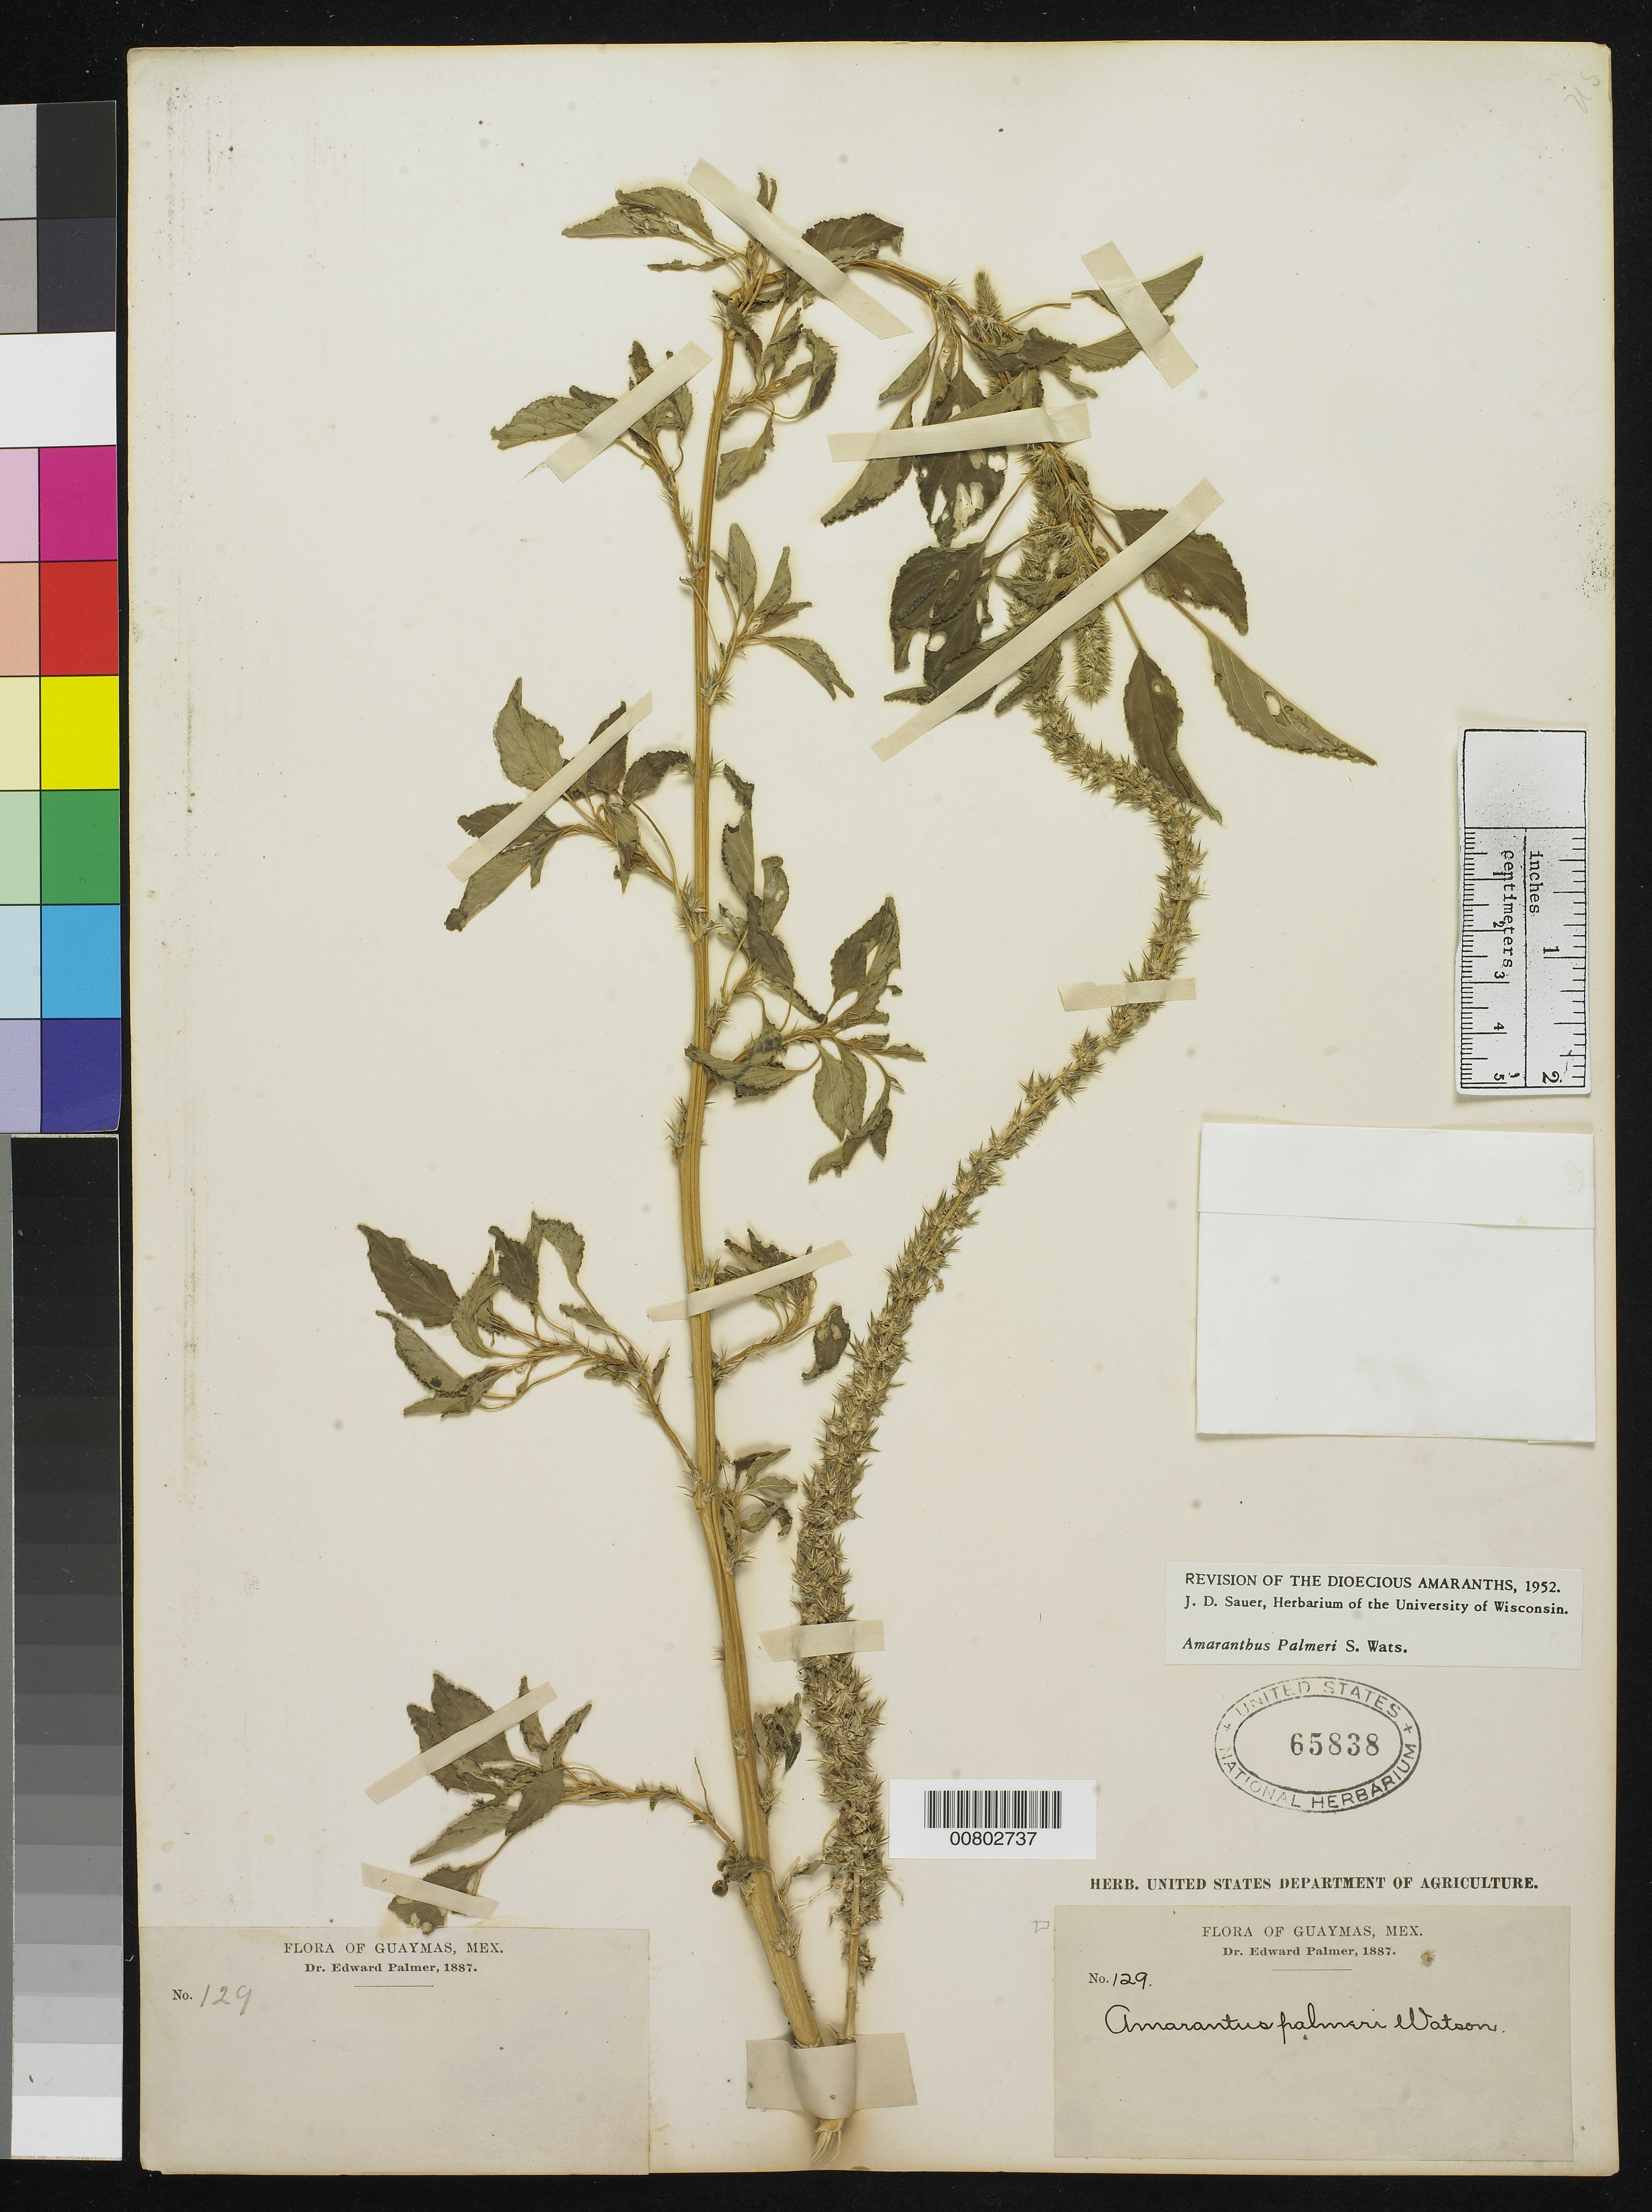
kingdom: Plantae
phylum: Tracheophyta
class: Magnoliopsida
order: Caryophyllales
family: Amaranthaceae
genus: Amaranthus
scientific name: Amaranthus palmeri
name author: S. Watson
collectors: E. Palmer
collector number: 129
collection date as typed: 1887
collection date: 1887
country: Mexico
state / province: Sonora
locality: Guaymas, Sonora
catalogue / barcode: US 65838